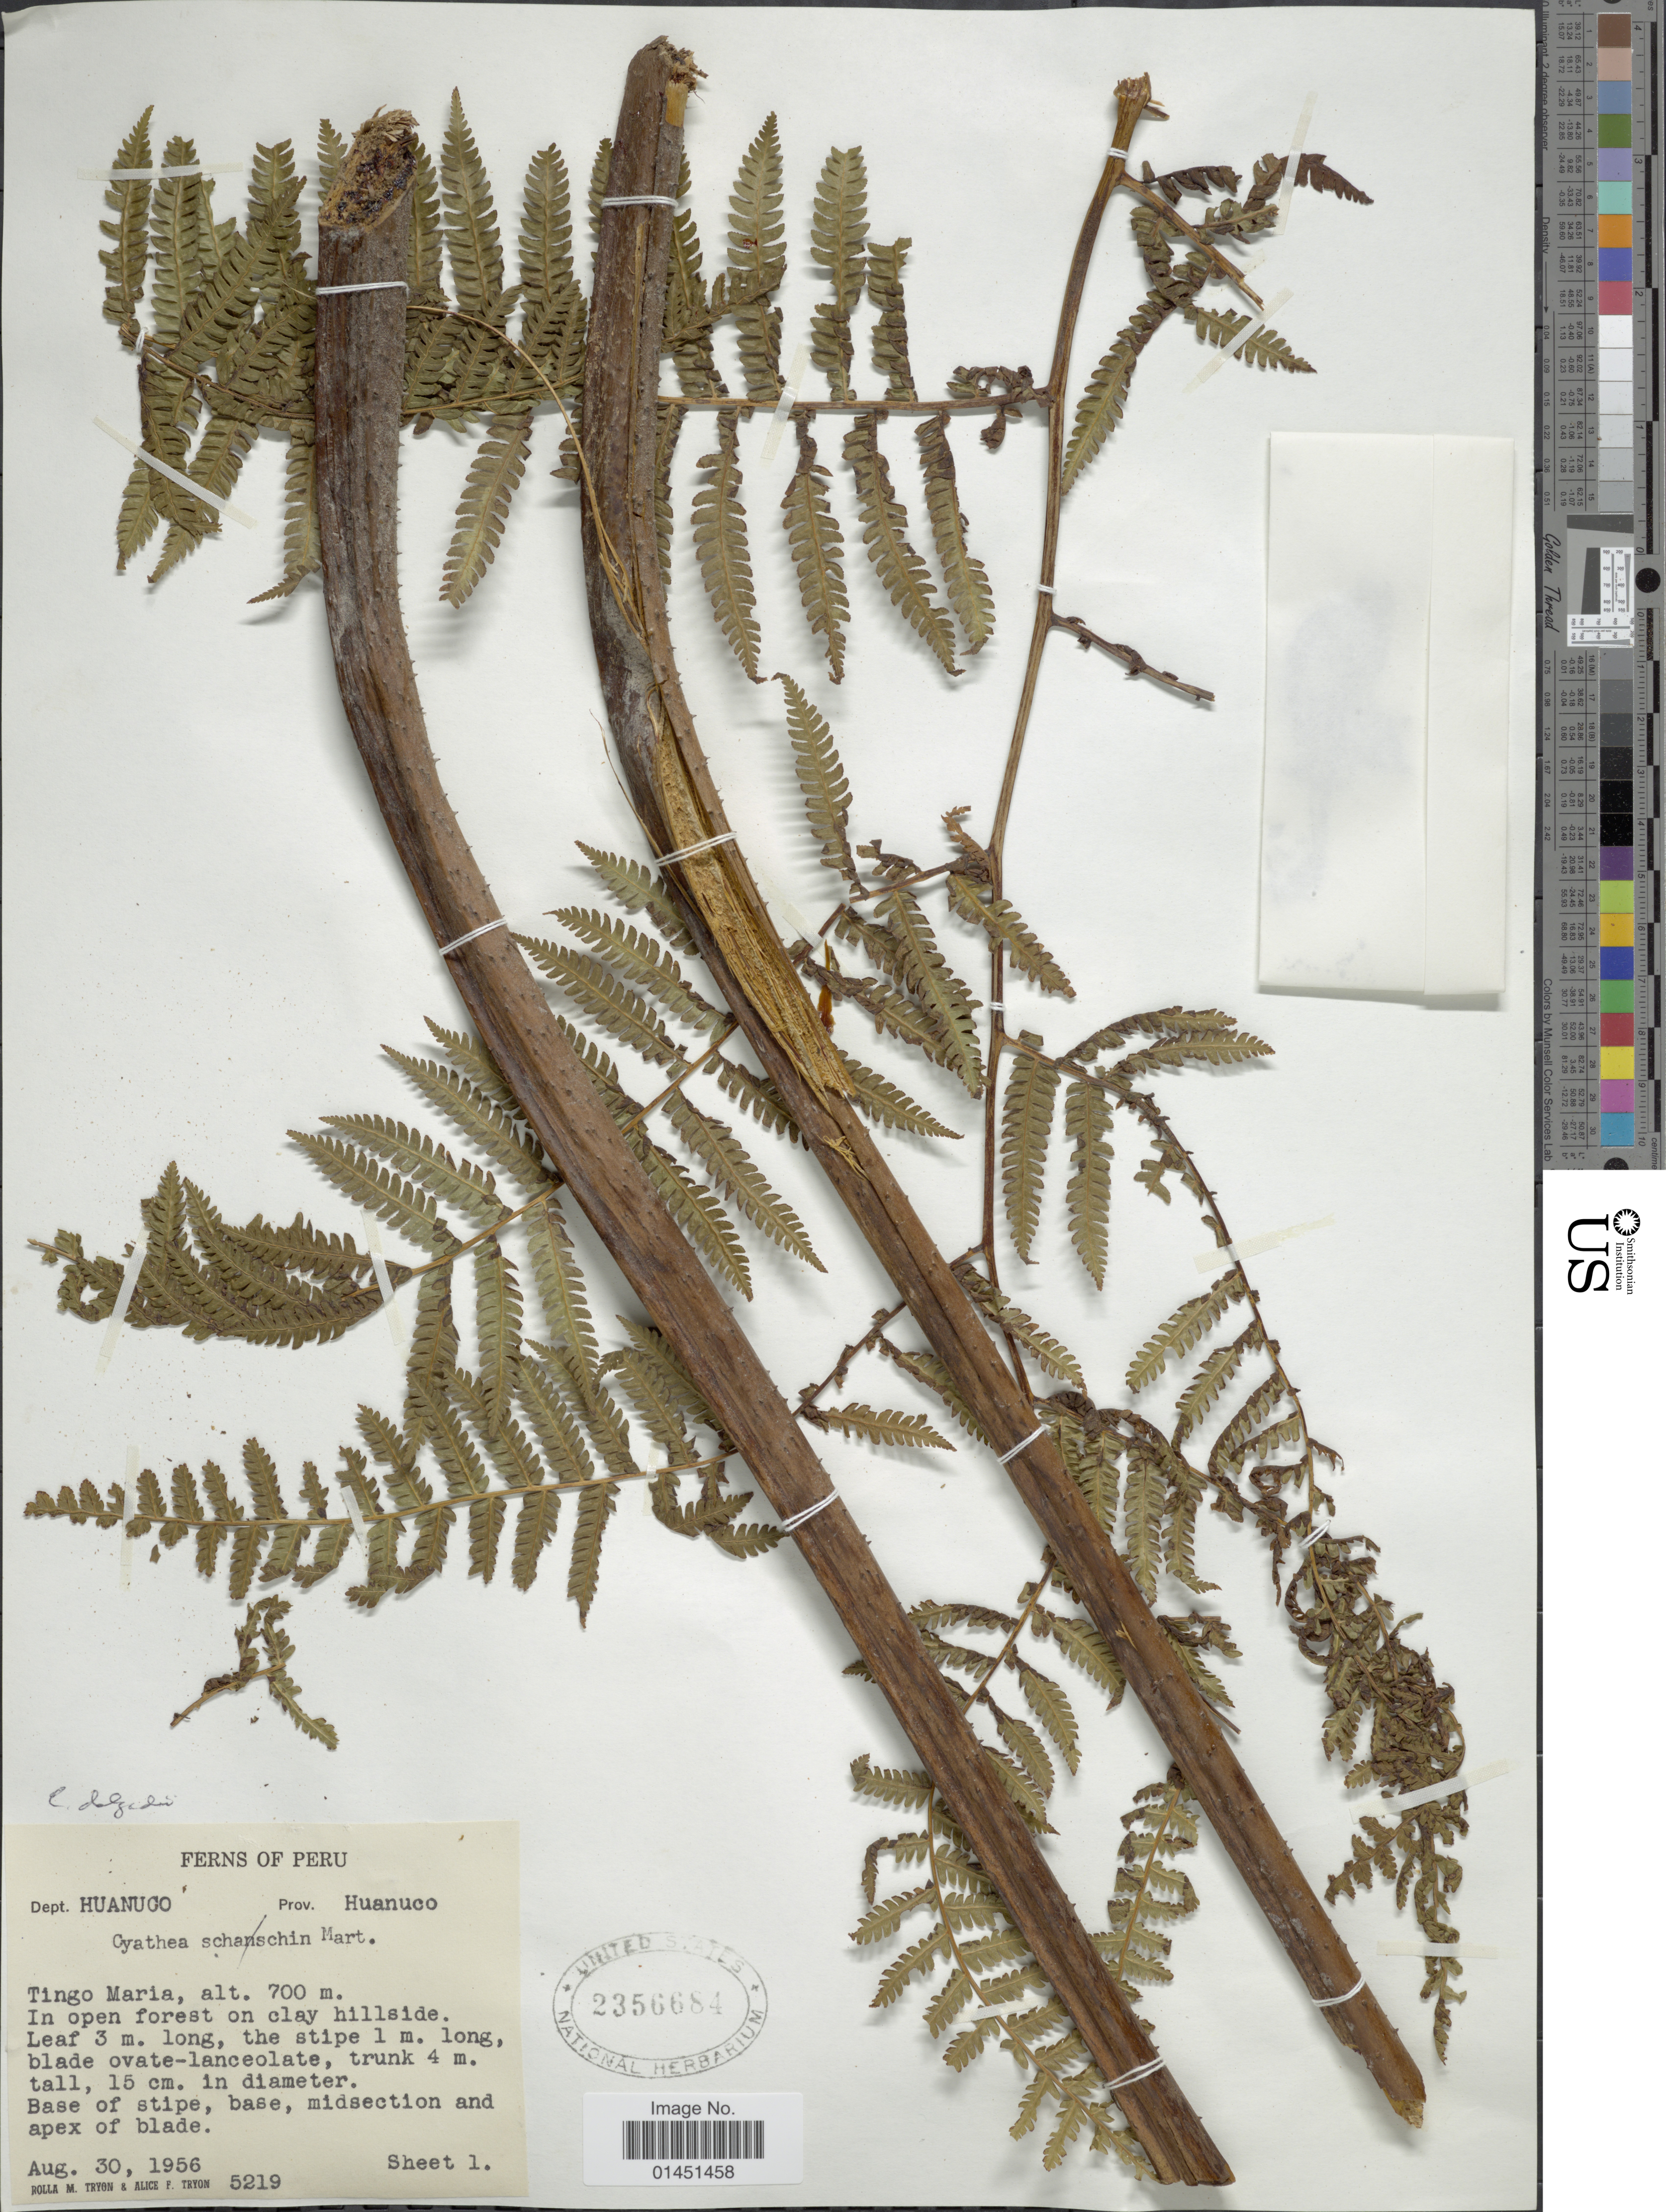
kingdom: Plantae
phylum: Tracheophyta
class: Polypodiopsida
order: Cyatheales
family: Cyatheaceae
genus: Cyathea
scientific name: Cyathea delgadii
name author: Pohl ex Sternb.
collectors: R. M. Tryon & A. F. Tryon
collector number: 5219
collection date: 1956-08-30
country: Peru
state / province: Huánuco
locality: Prov. Huanuco, Tingo Maria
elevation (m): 700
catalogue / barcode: US 2356684